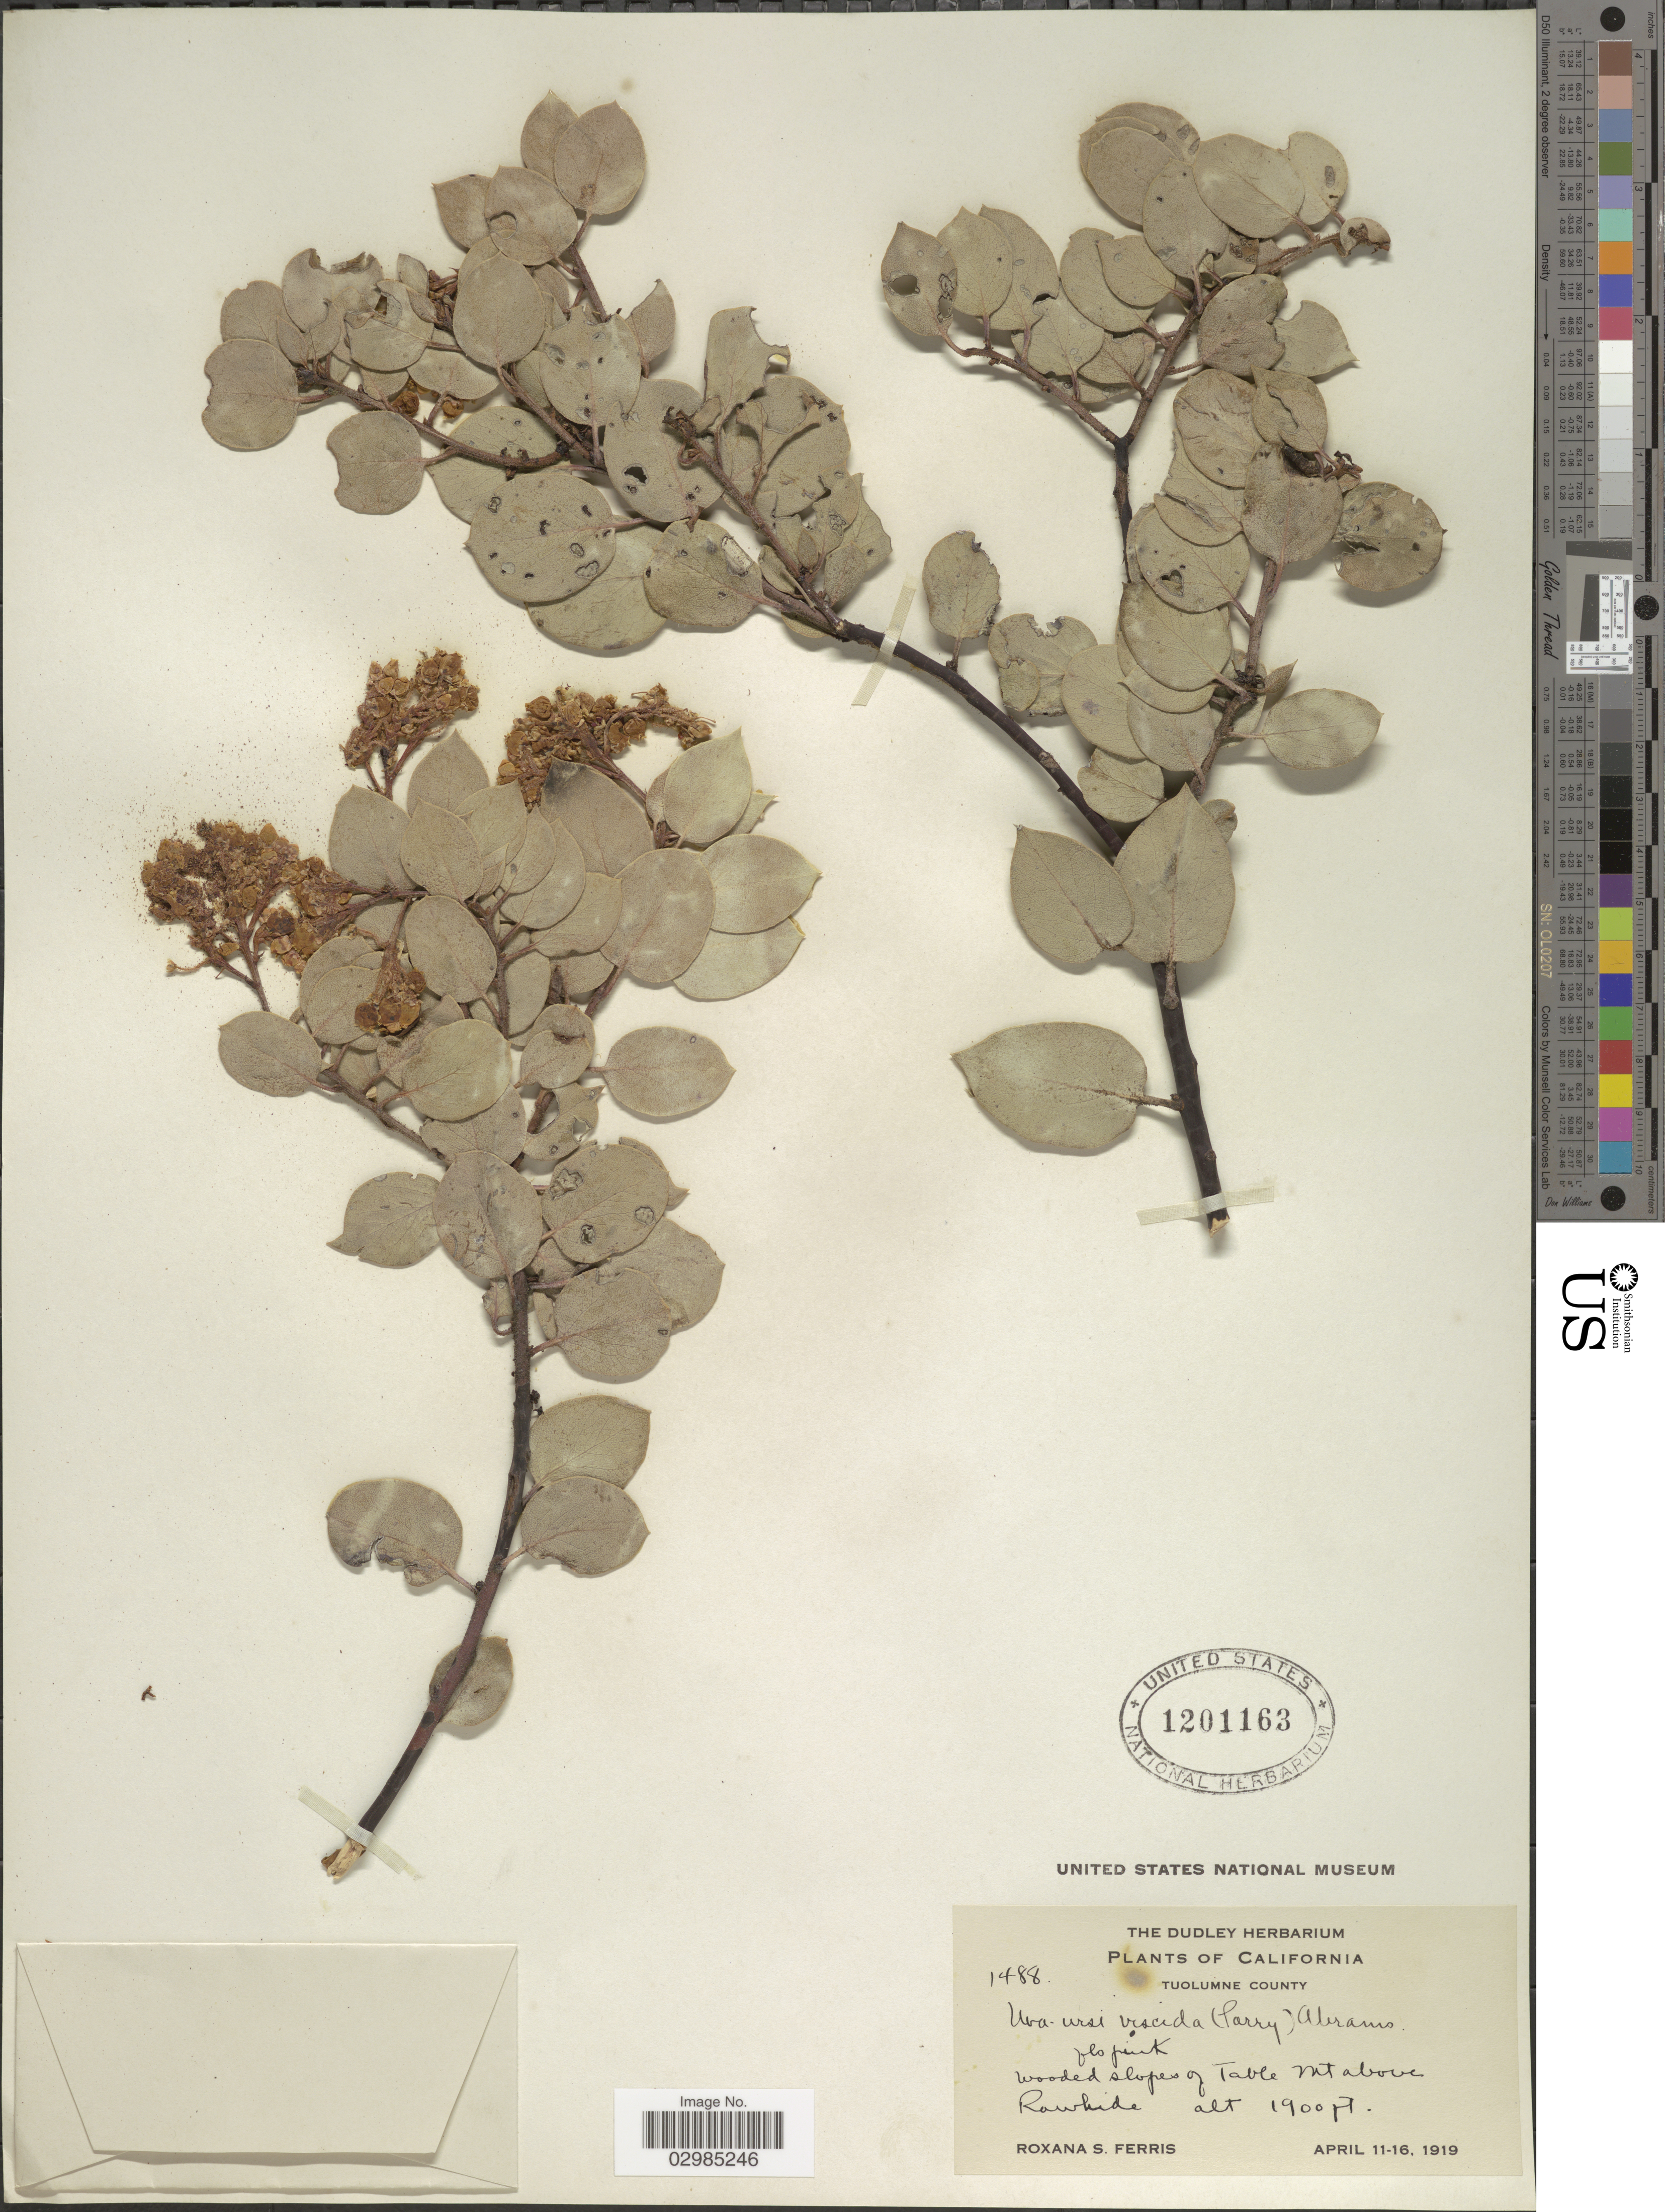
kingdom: Plantae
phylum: Tracheophyta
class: Magnoliopsida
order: Ericales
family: Ericaceae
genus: Arctostaphylos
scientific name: Arctostaphylos viscida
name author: Parry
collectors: R. S. Ferris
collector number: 1488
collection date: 1919-04-11/1919-04-16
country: United States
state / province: California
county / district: Tuolumne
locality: Tuolumne County. Wooded slopes of Table Mt above Rawhide.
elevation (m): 579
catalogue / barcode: US 1201163